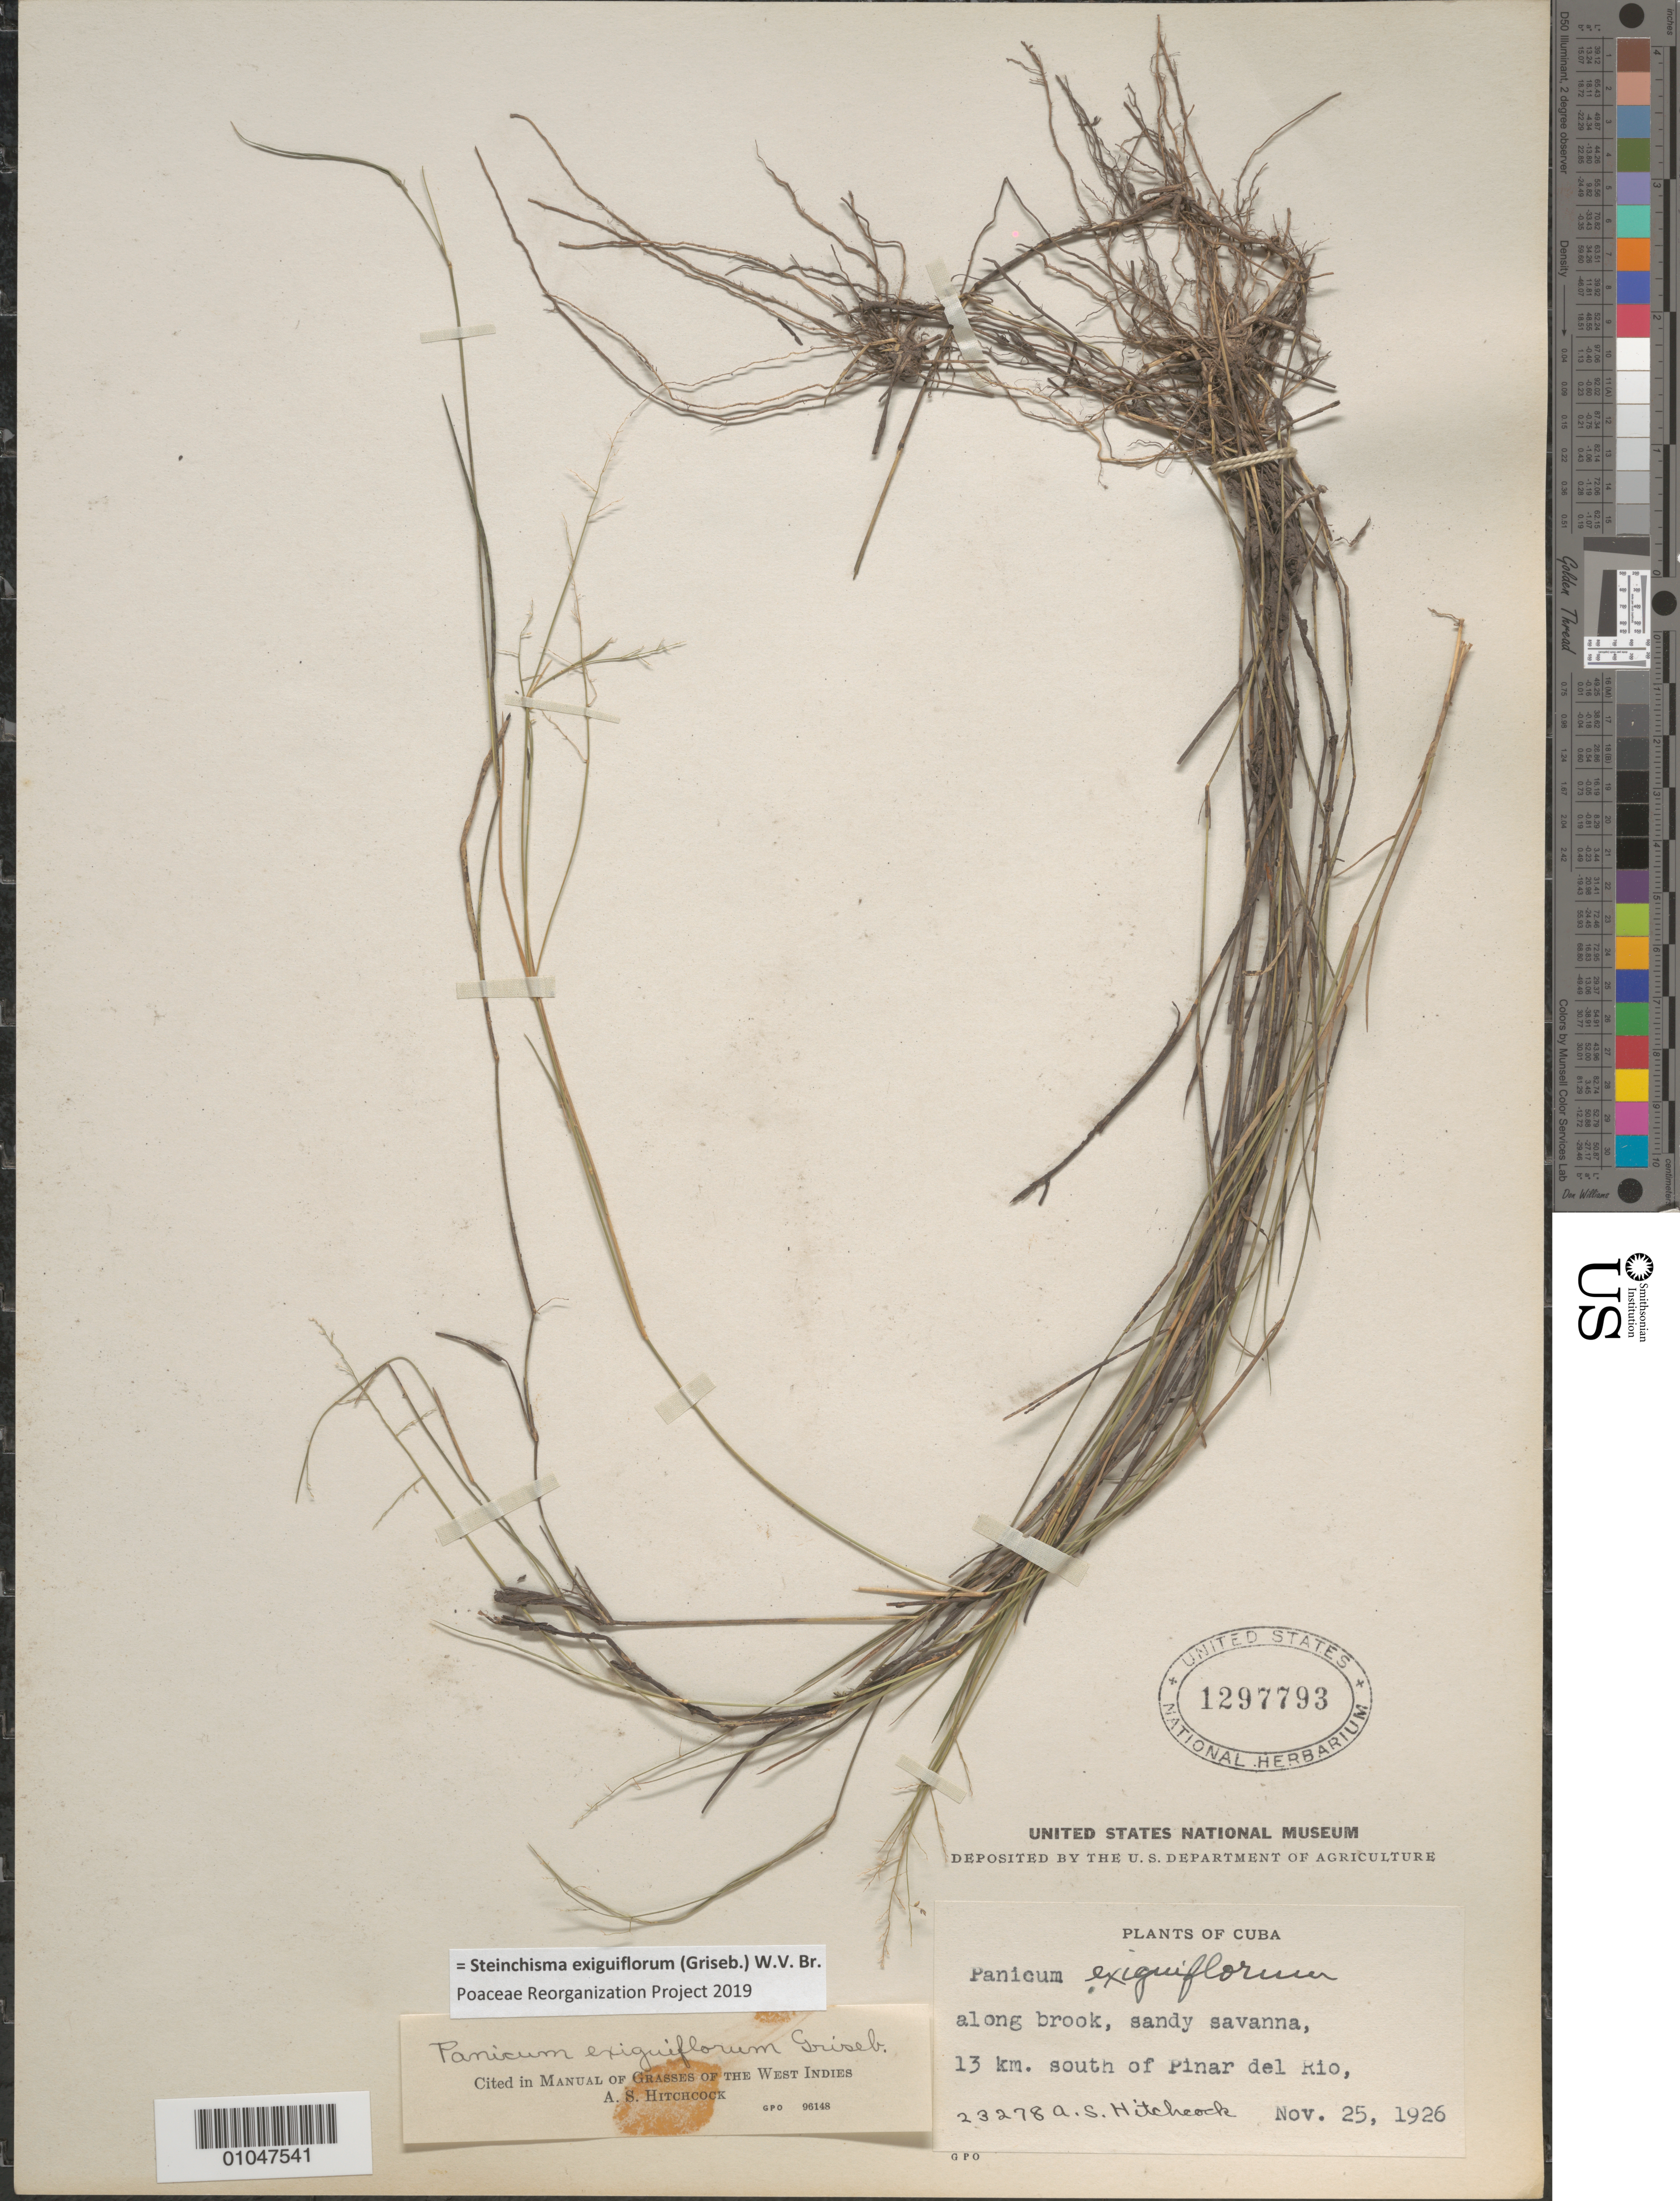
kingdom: Plantae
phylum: Tracheophyta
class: Liliopsida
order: Poales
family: Poaceae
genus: Panicum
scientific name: Panicum exiguiflorum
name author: Griseb.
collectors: A. S. Hitchcock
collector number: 23278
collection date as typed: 25 Nov 1926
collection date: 1926-11-25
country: Cuba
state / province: Pinar del Rio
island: Cuba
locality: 13 km S of Pinar del Rio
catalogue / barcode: US 1297793